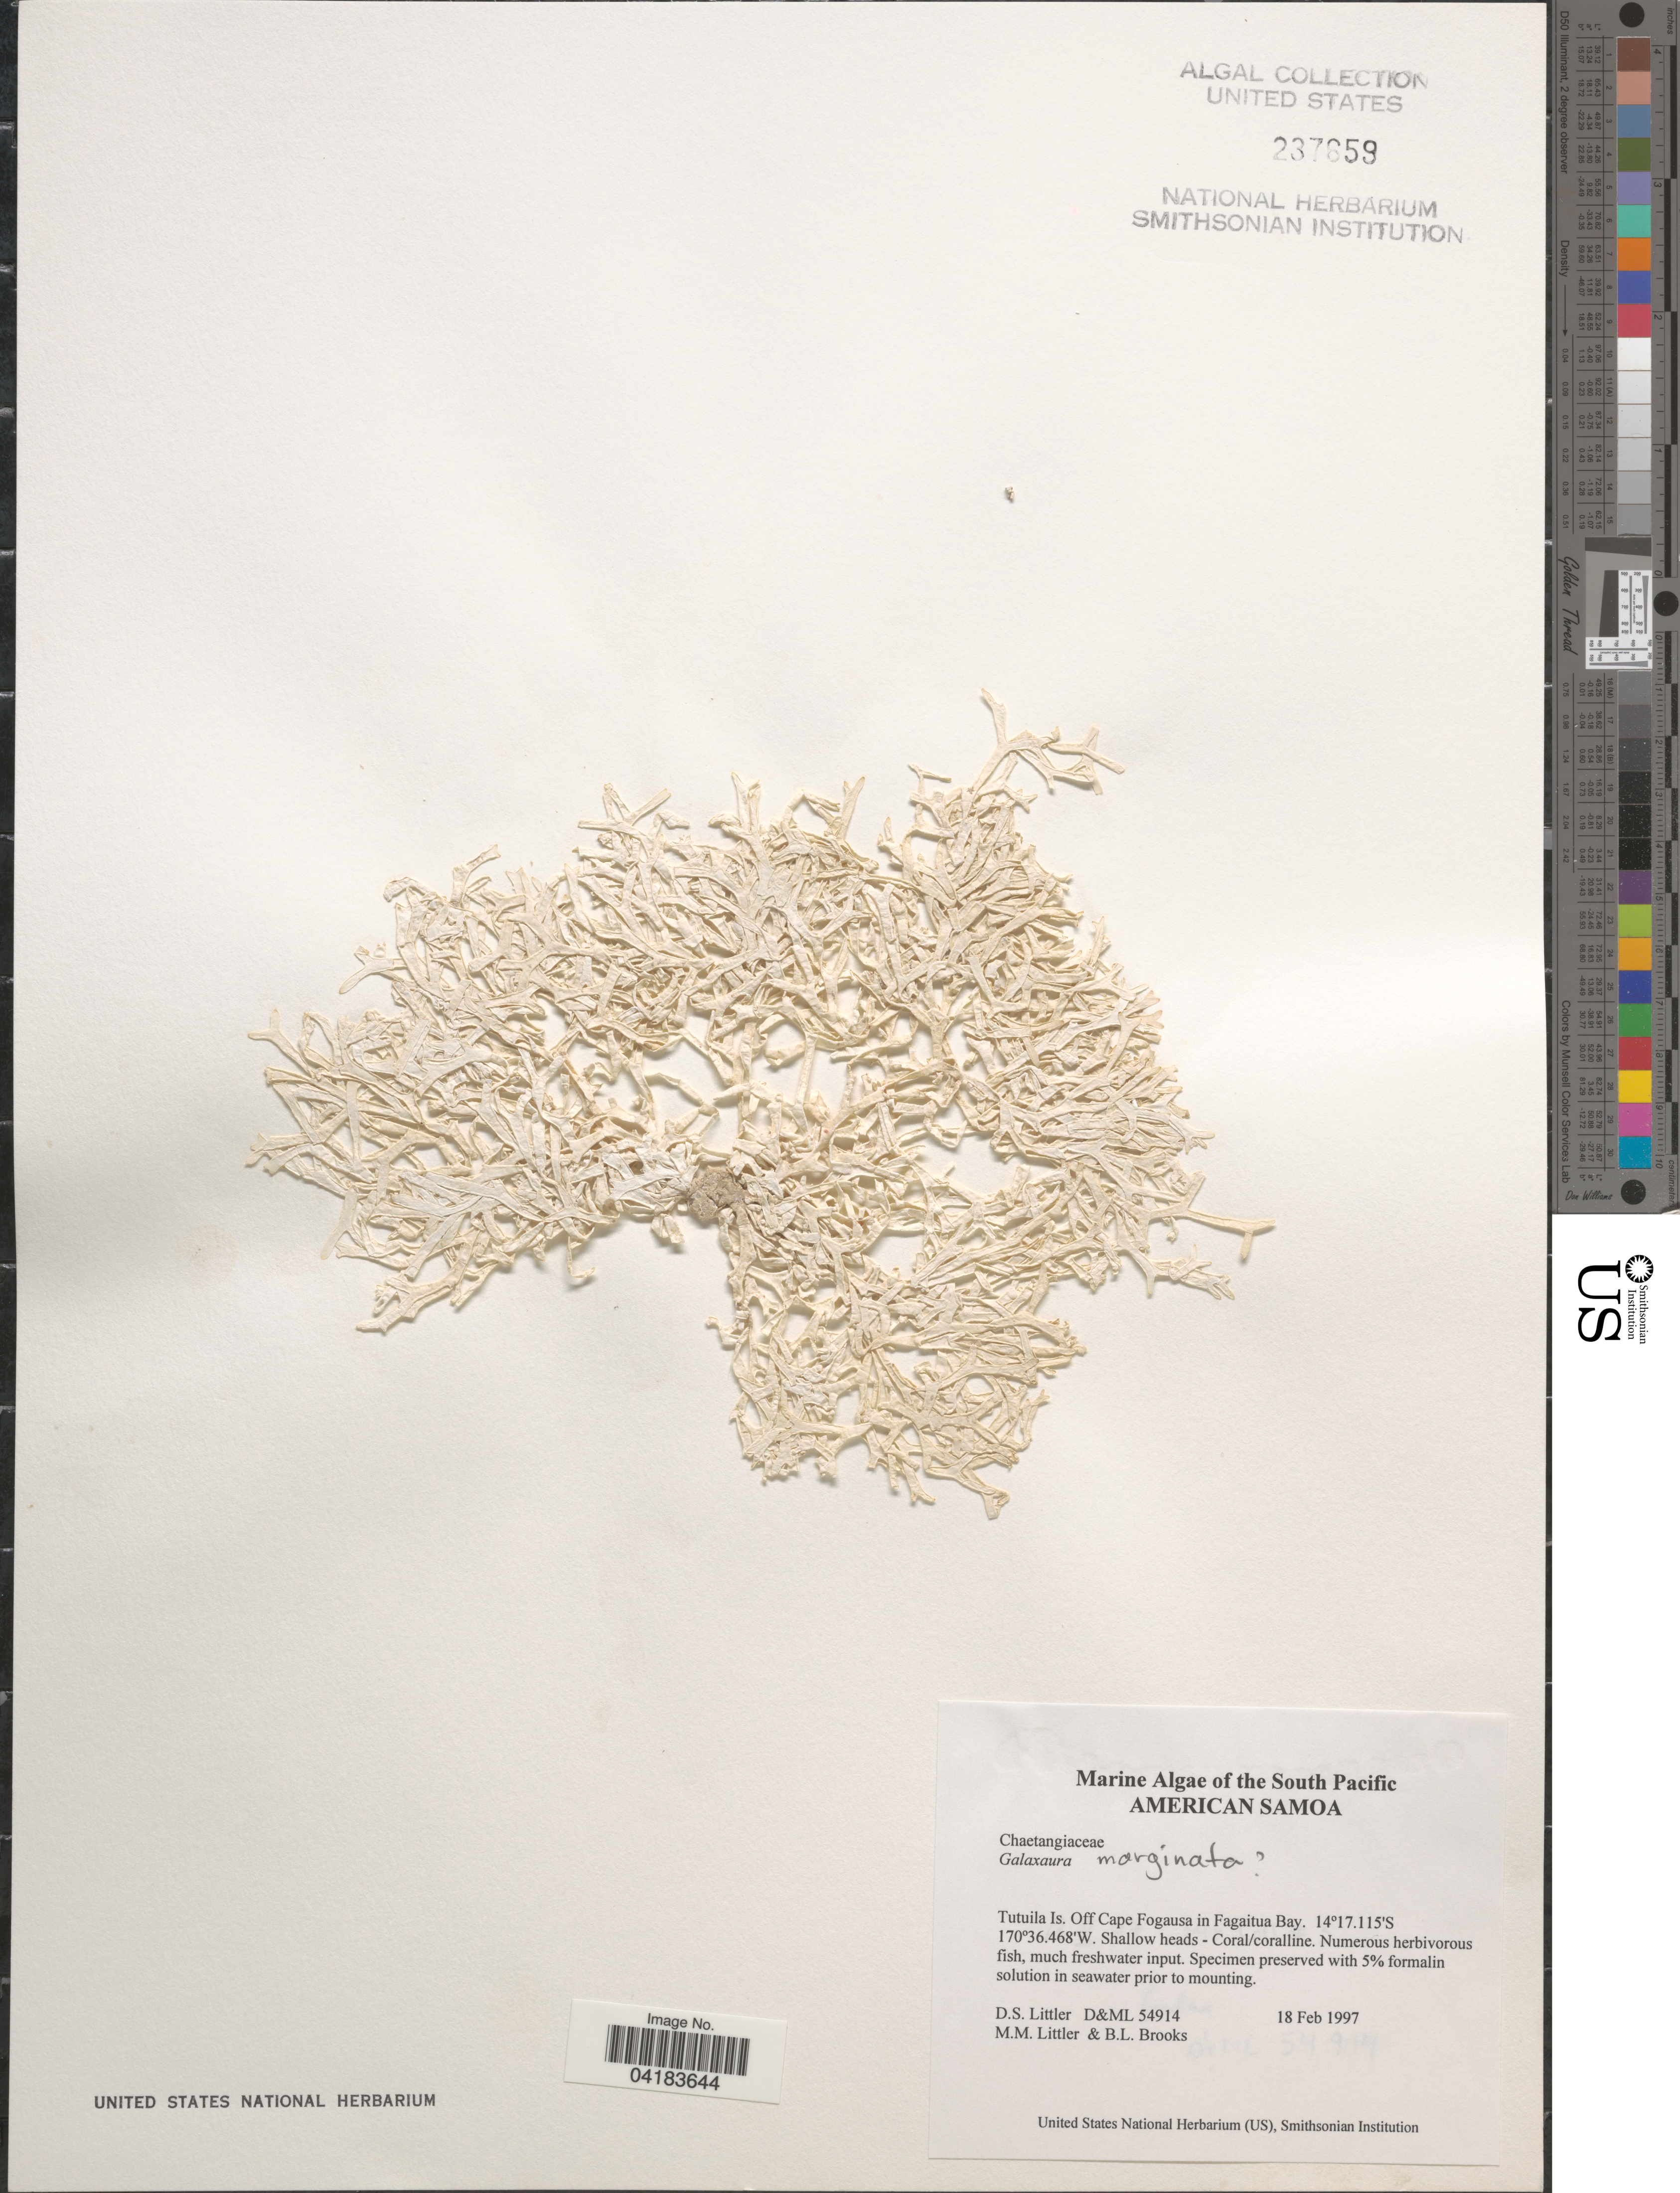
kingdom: Plantae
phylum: Rhodophyta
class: Florideophyceae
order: Nemaliales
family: Galaxauraceae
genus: Galaxaura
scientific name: Galaxaura marginata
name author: (J. Ellis & Sol.) J.V.Lamouroux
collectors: D. S. Littler & B. Brooks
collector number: D&Ml54914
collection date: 1997-02-18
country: American Samoa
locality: The South Pacific American Samoa. Tutuila Is. Off Cape Foguasa in Fagaitua Bay.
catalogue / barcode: US 237659